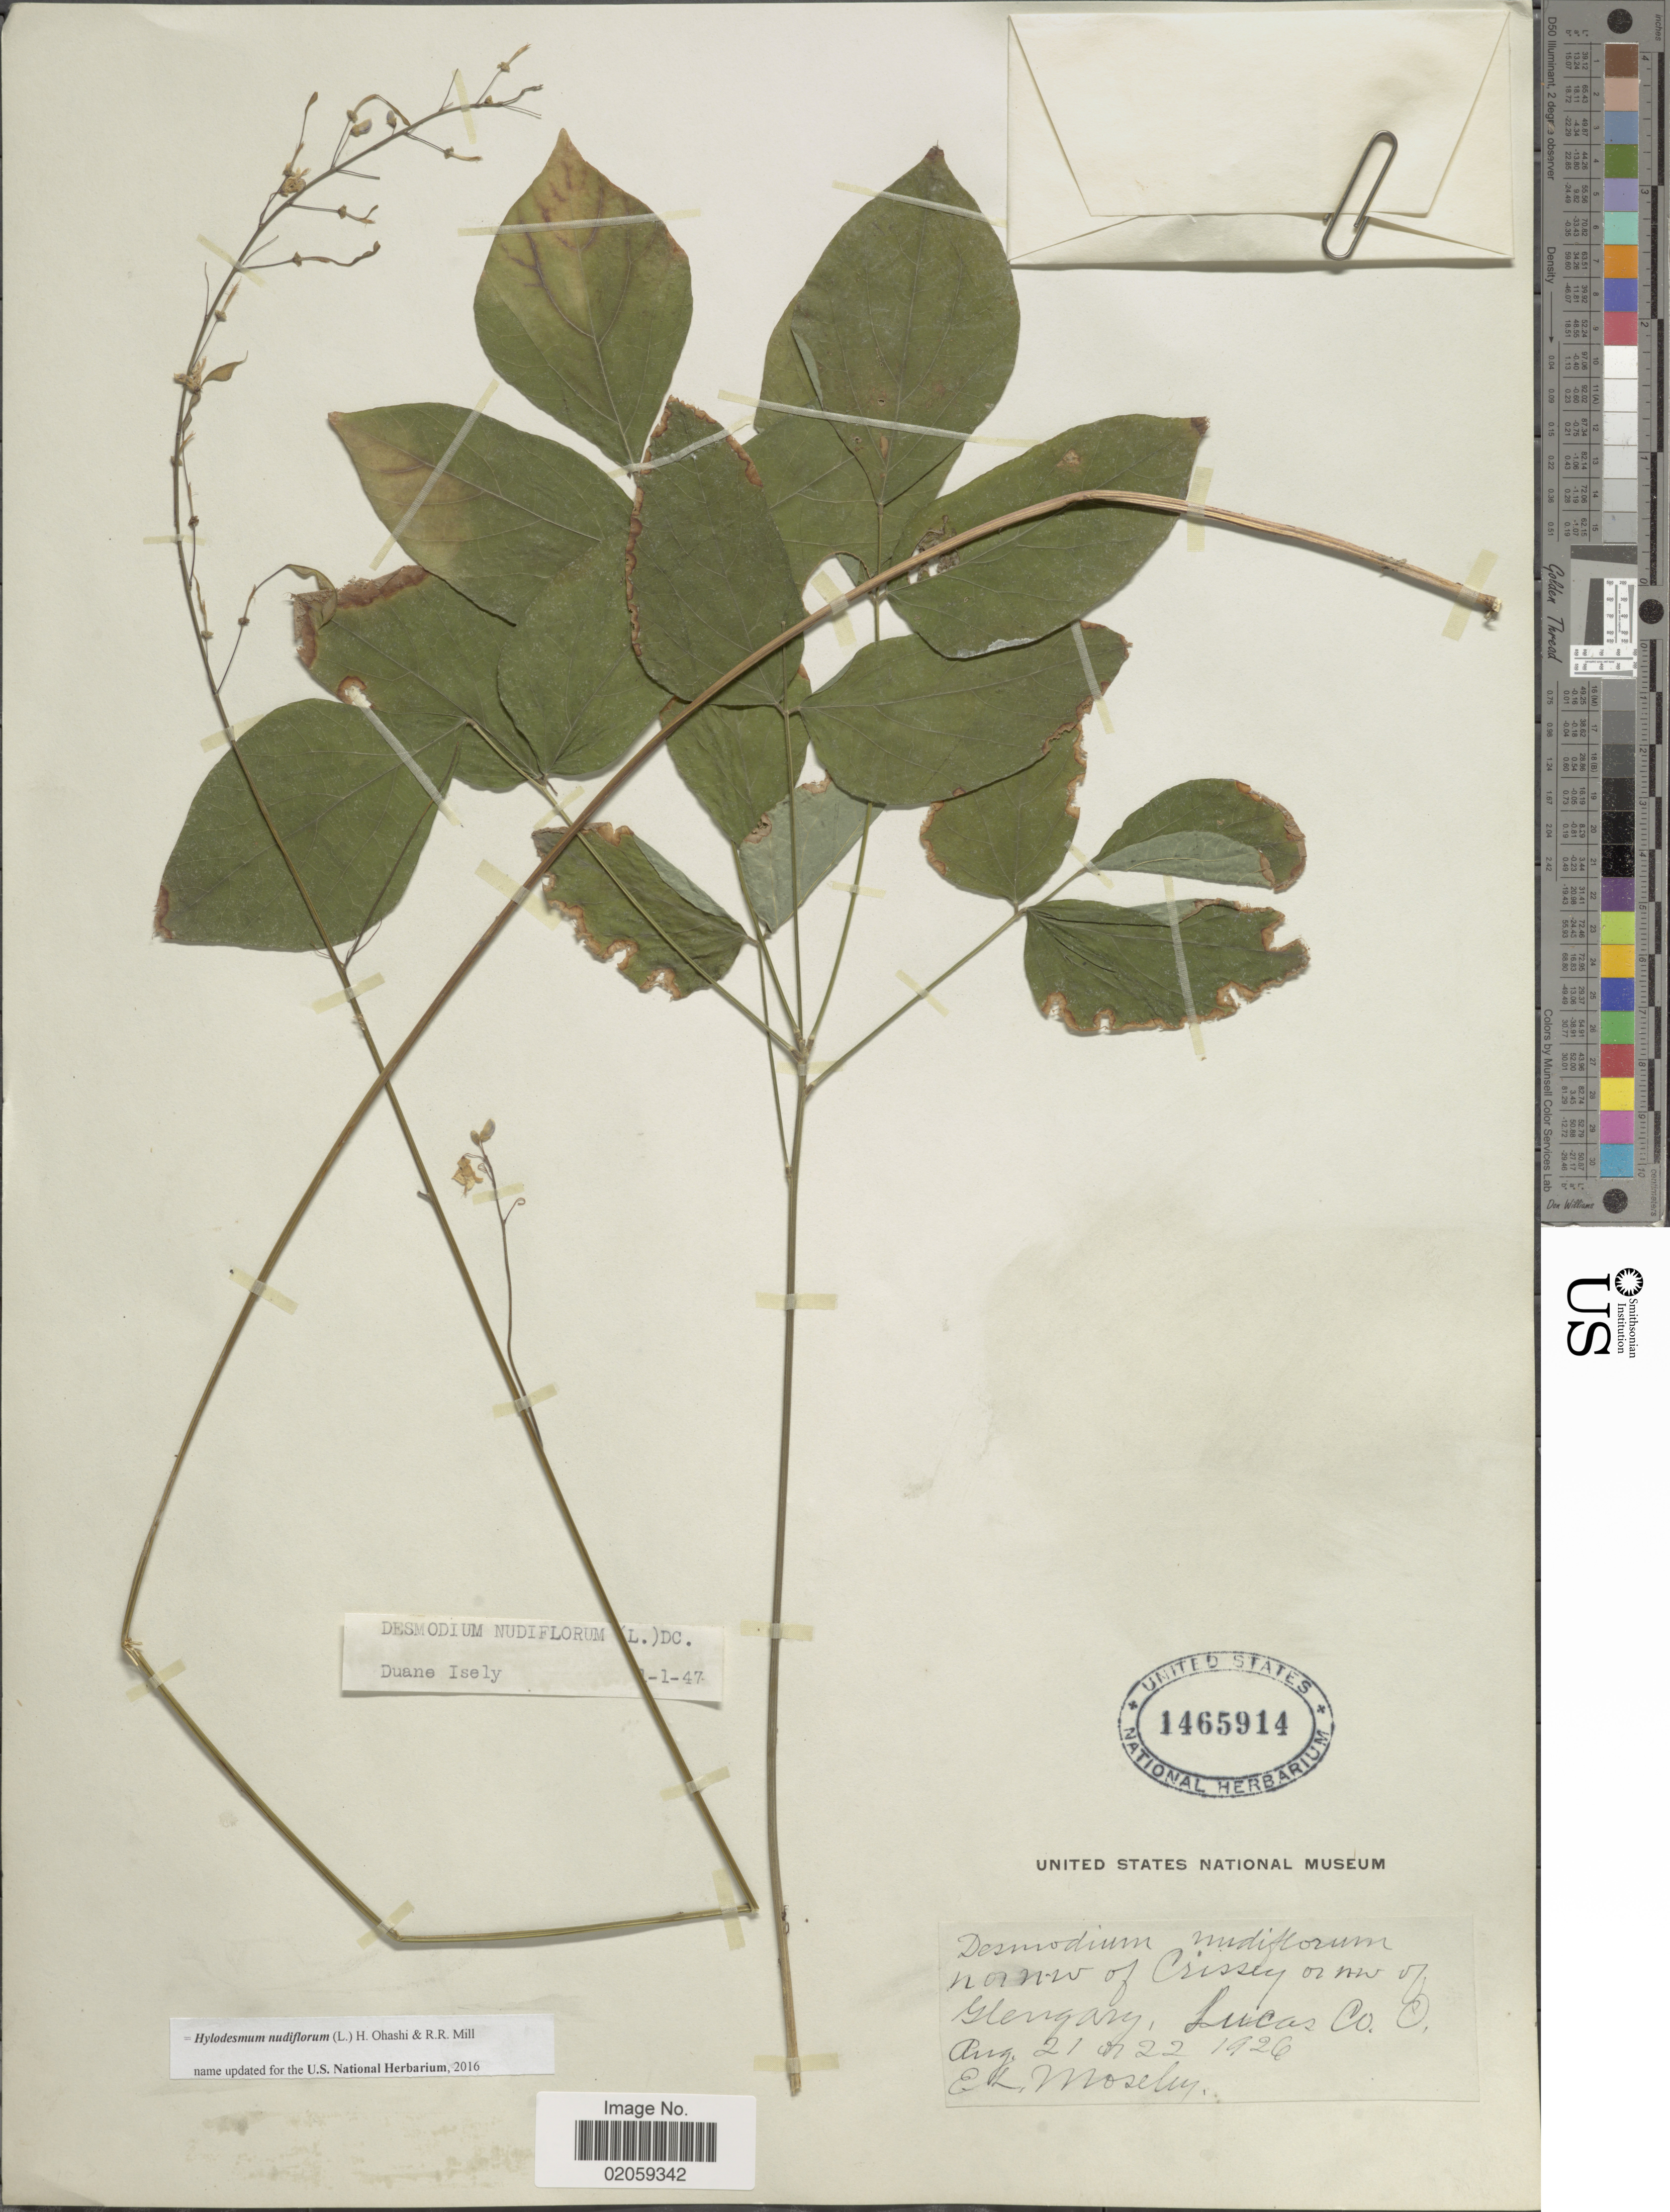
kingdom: Plantae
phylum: Tracheophyta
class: Magnoliopsida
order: Fabales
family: Fabaceae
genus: Hylodesmum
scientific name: Hylodesmum nudiflorum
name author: (L.) H. Ohashi & R.R. Mill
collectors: E. Moseley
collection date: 1926-08-21/1926-08-22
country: United States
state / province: Ohio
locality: N. or NW of Crissey or nw of Glengary, Lucas Co.,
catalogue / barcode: US 1465914